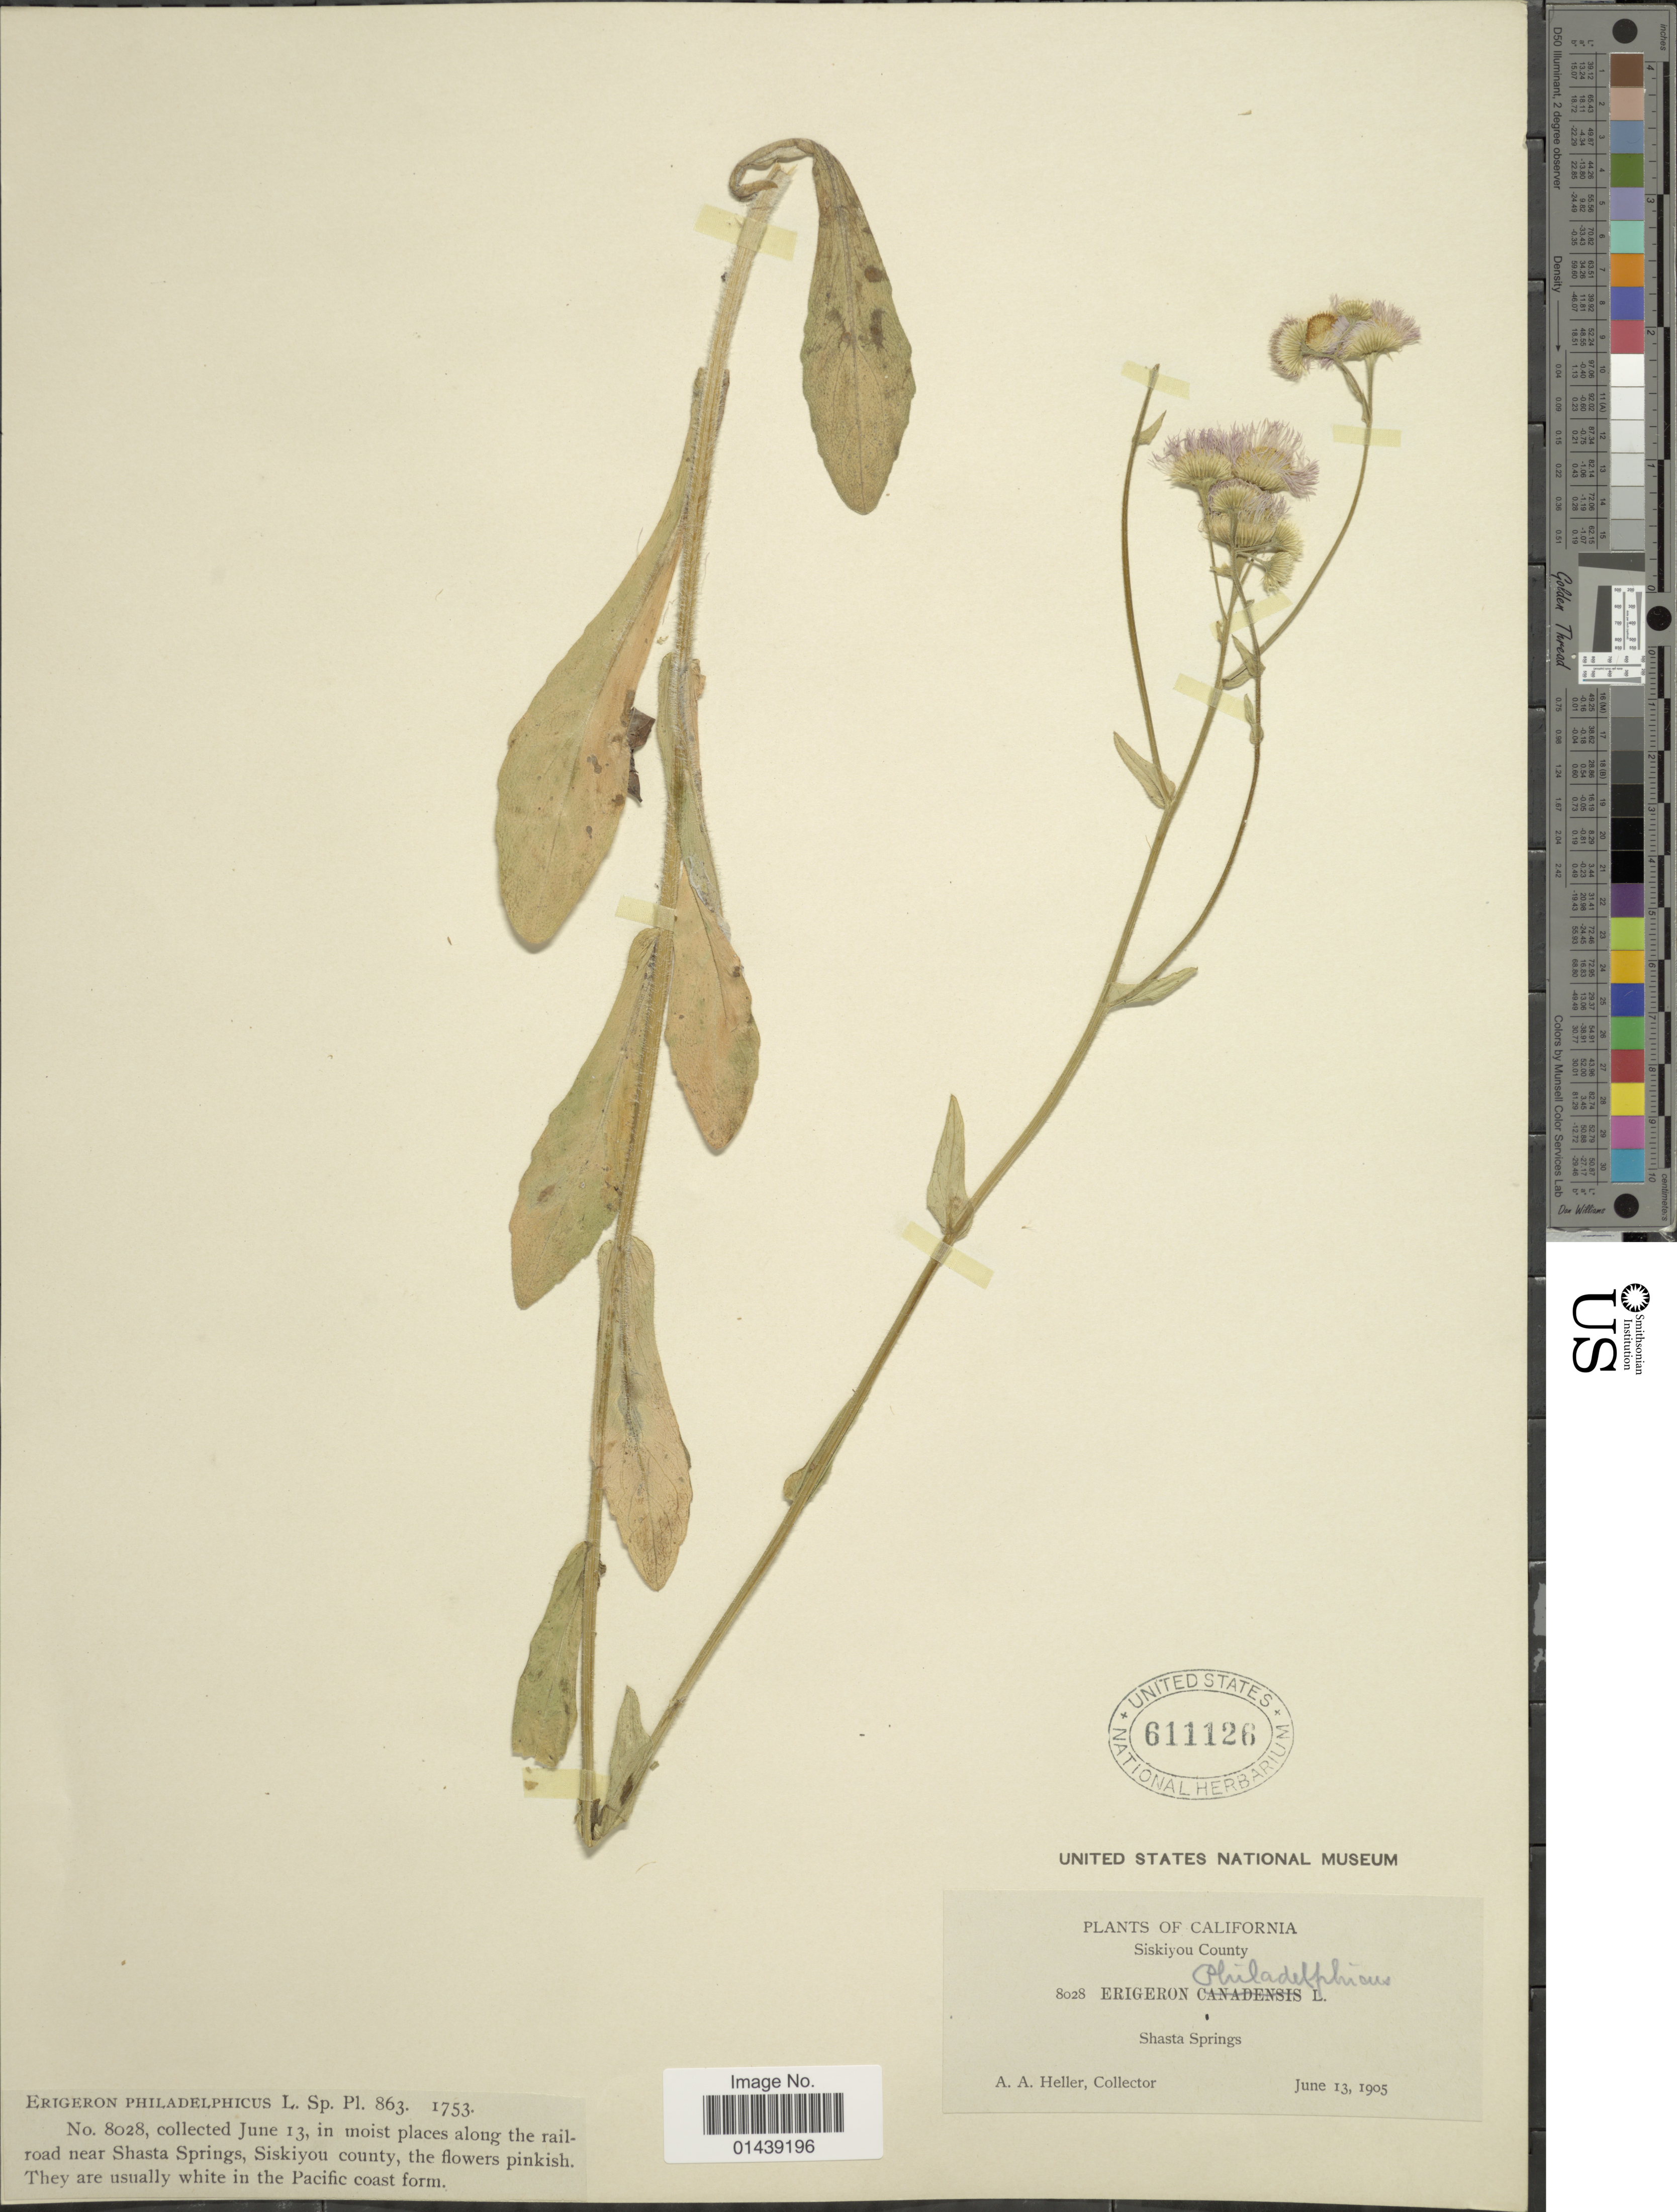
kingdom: Plantae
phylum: Tracheophyta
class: Magnoliopsida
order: Asterales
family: Asteraceae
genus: Erigeron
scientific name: Erigeron philadelphicus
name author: L.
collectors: A. A. Heller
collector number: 8028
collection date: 1905-06-13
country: United States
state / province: California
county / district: Siskiyou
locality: Siskiyou County. along the railroad near Shasta Springs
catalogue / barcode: US 611126